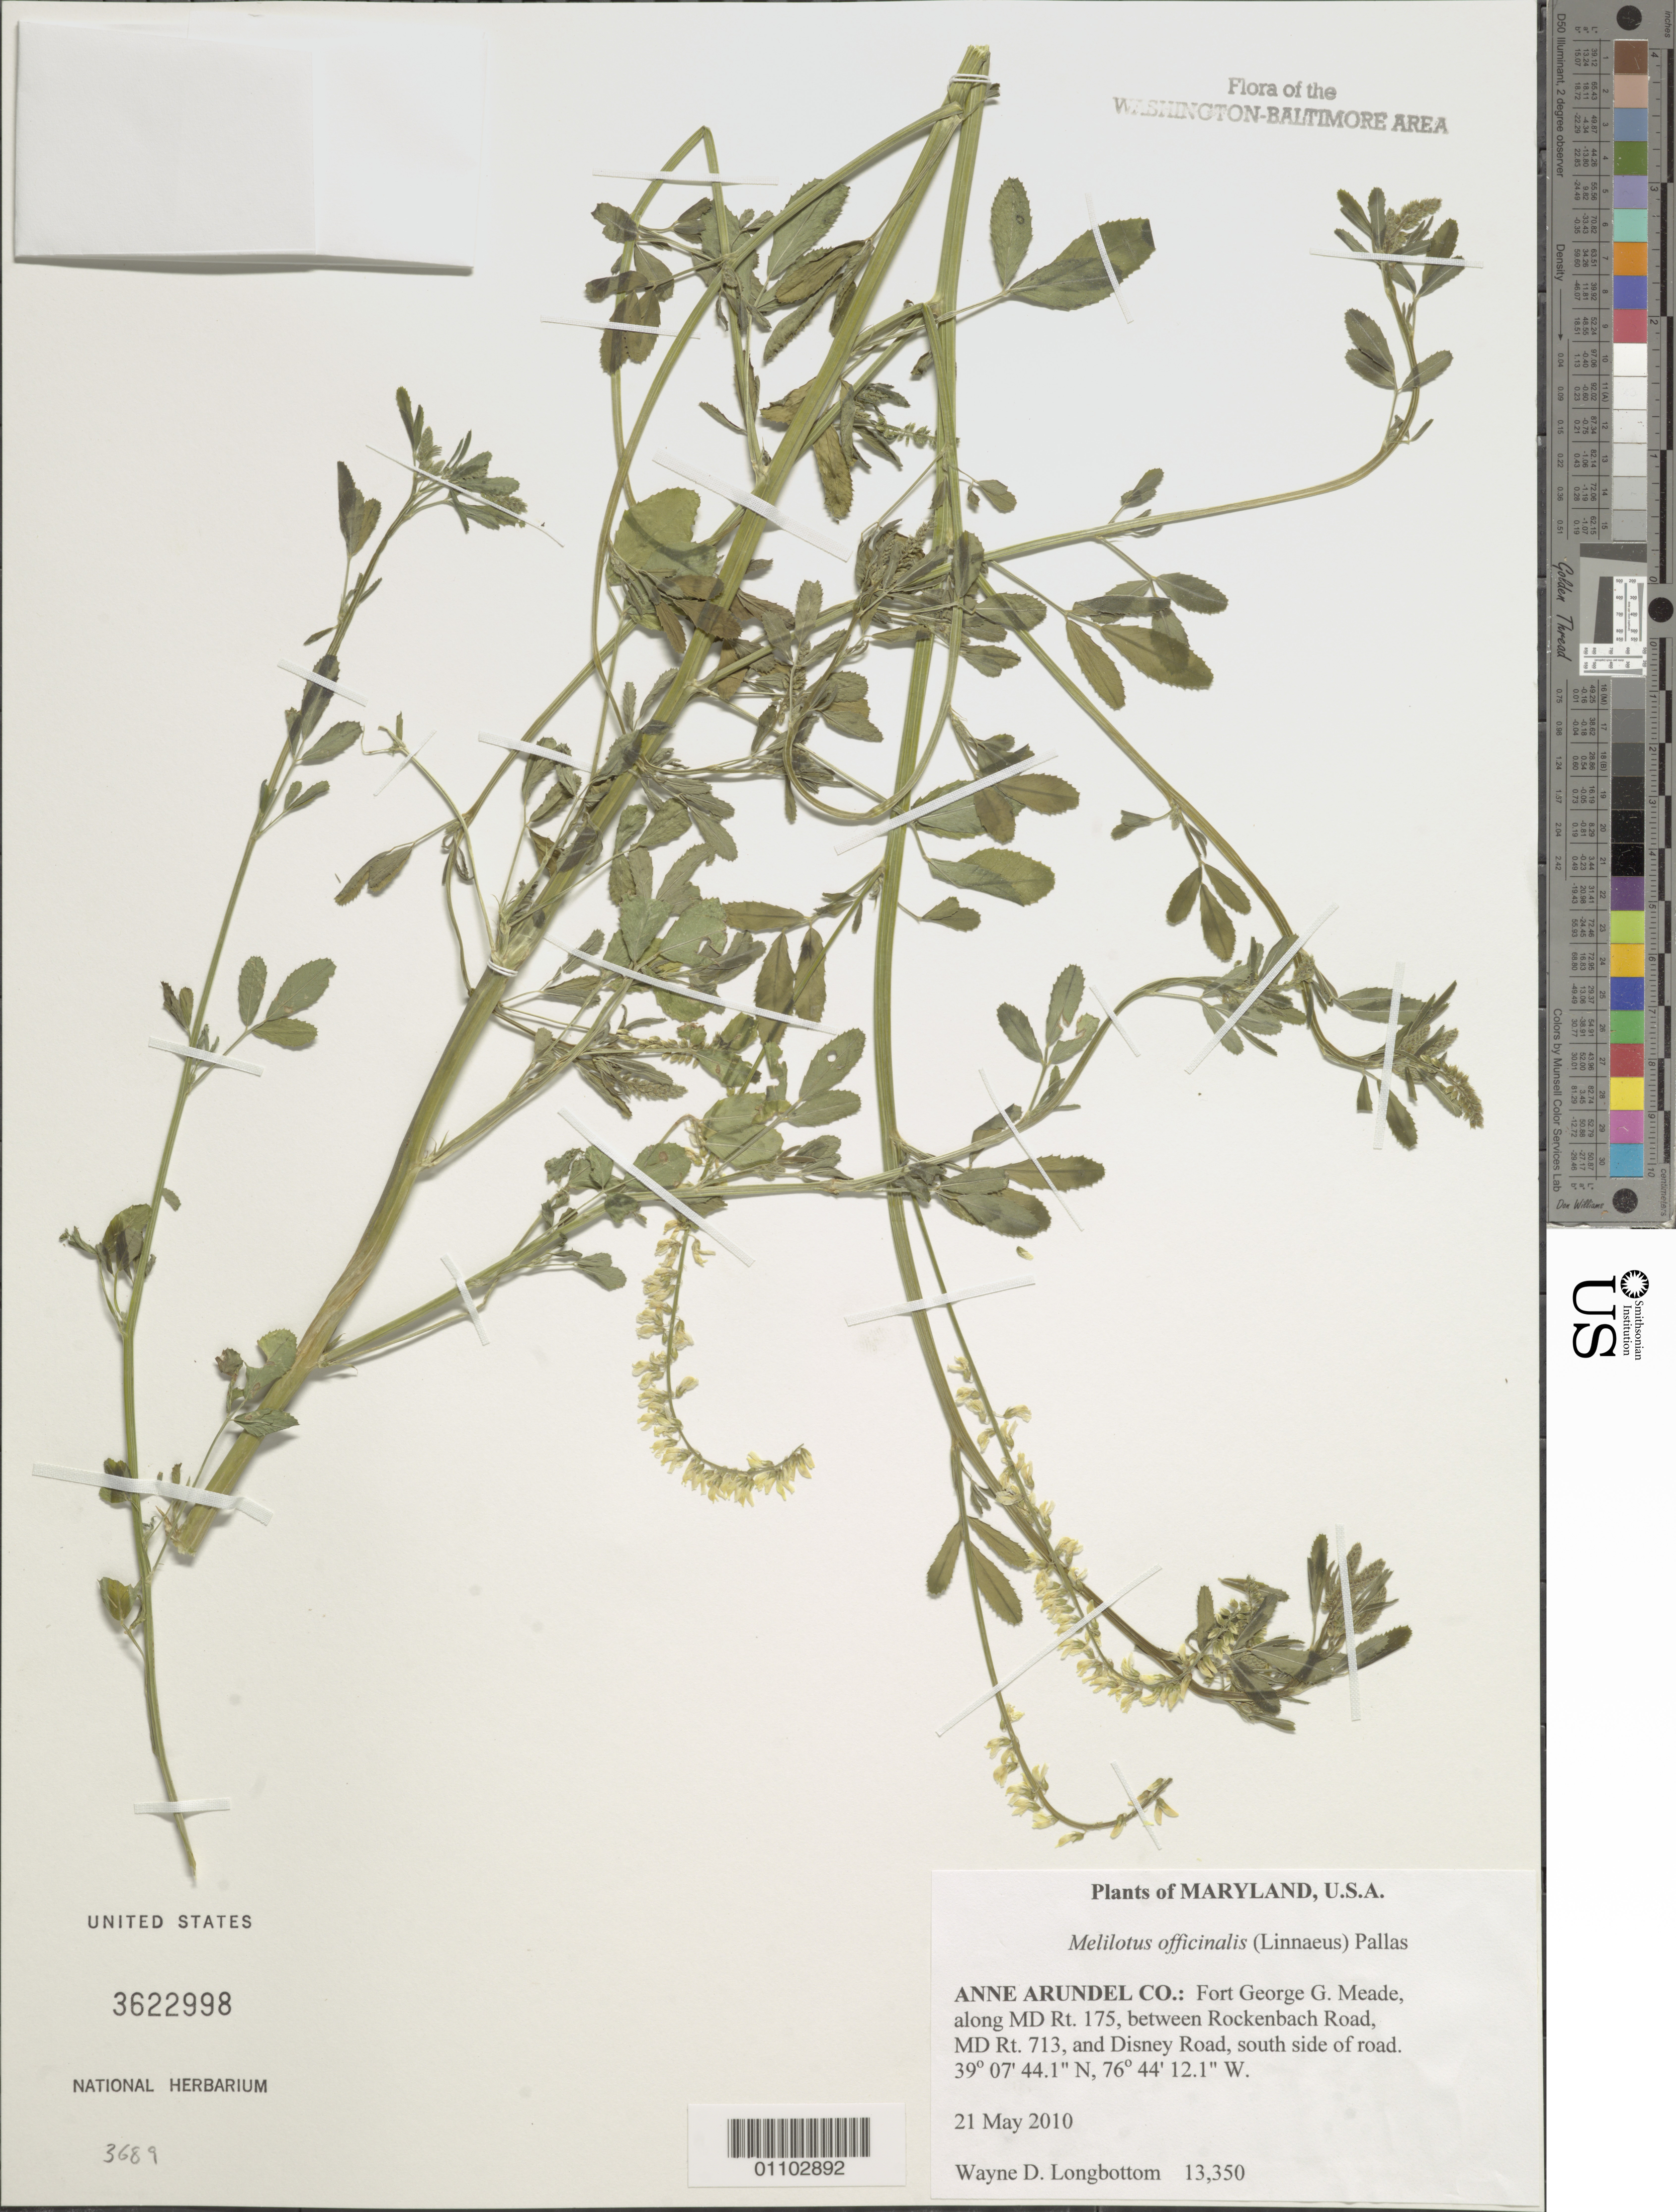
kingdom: Plantae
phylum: Tracheophyta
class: Magnoliopsida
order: Fabales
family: Fabaceae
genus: Melilotus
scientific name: Melilotus officinalis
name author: (L.) Lam.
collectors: W. D. Longbottom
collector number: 13350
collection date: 2010-05-21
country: United States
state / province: Maryland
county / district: Anne Arundel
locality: Fort George G. Meade, along MD Rt. 175, between Rockenbach Road, MD Rt. 713, and Disney Road, south side of road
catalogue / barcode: US 3622998